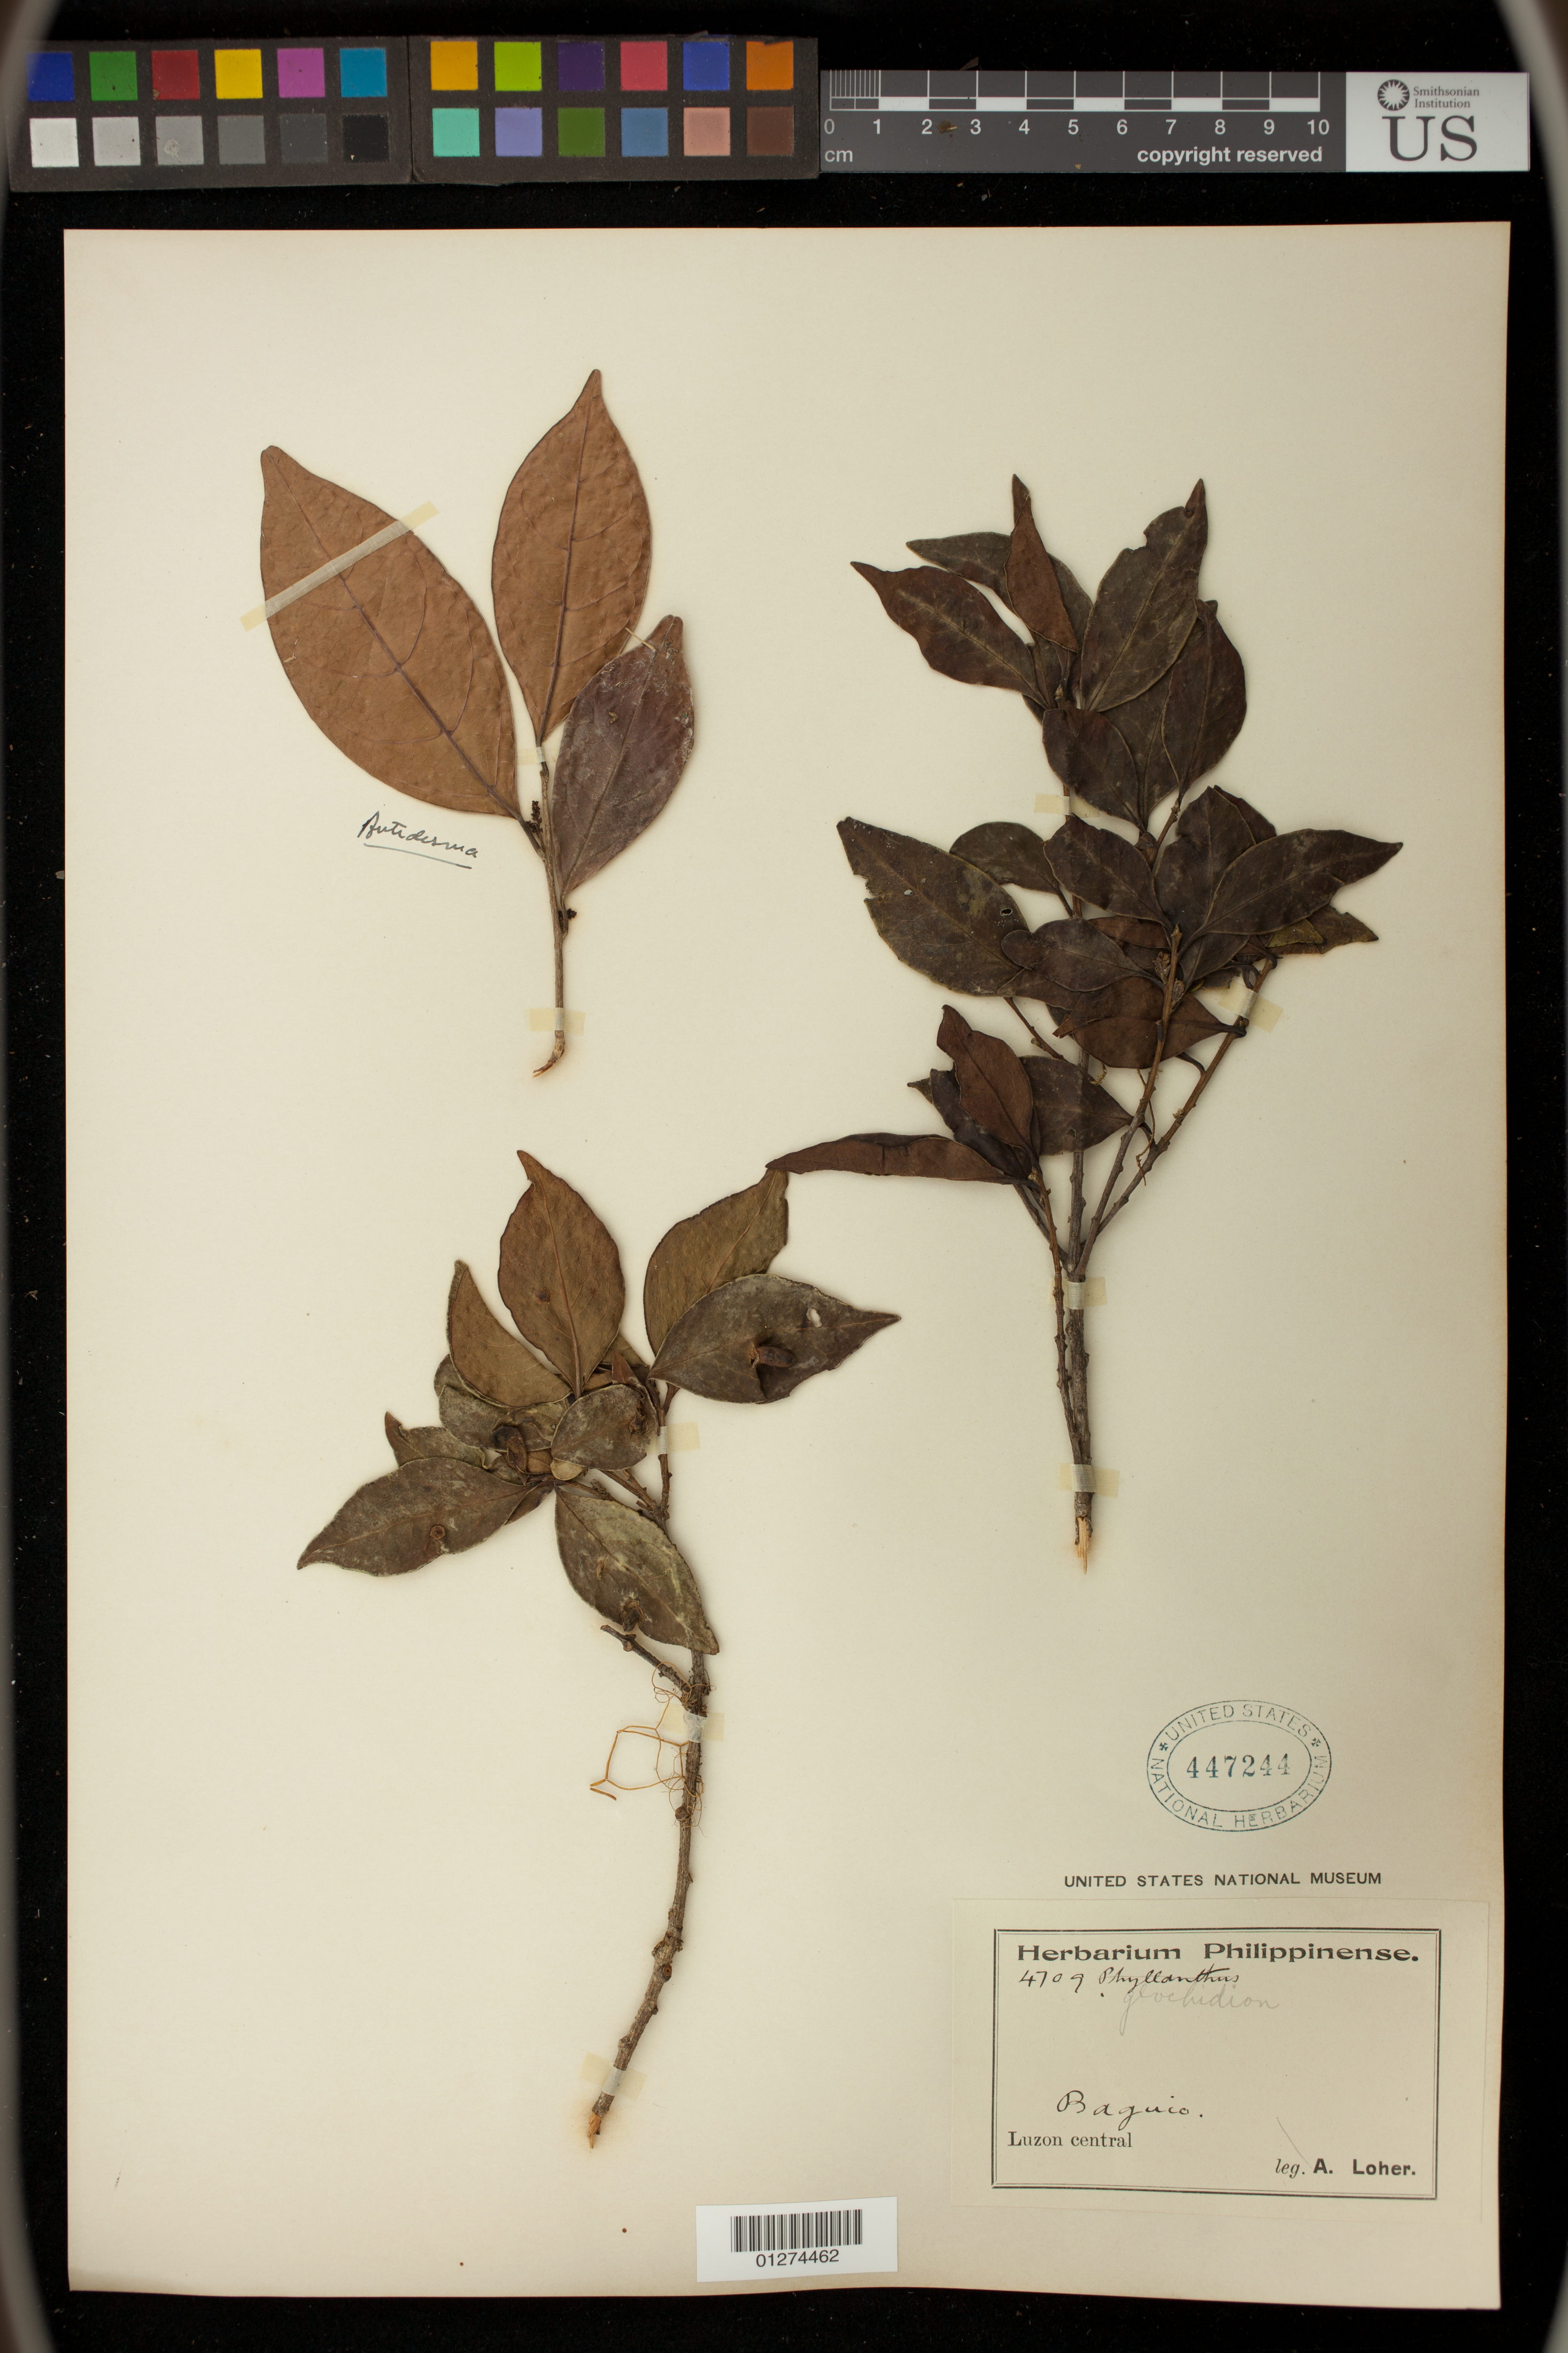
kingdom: Plantae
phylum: Tracheophyta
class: Magnoliopsida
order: Malpighiales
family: Phyllanthaceae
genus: Glochidion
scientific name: Glochidion sp.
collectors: A. Loher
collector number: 4709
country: Philippines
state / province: Cordillera (Administrative Region)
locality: Baguio. Luzon central.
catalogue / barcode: US 447244